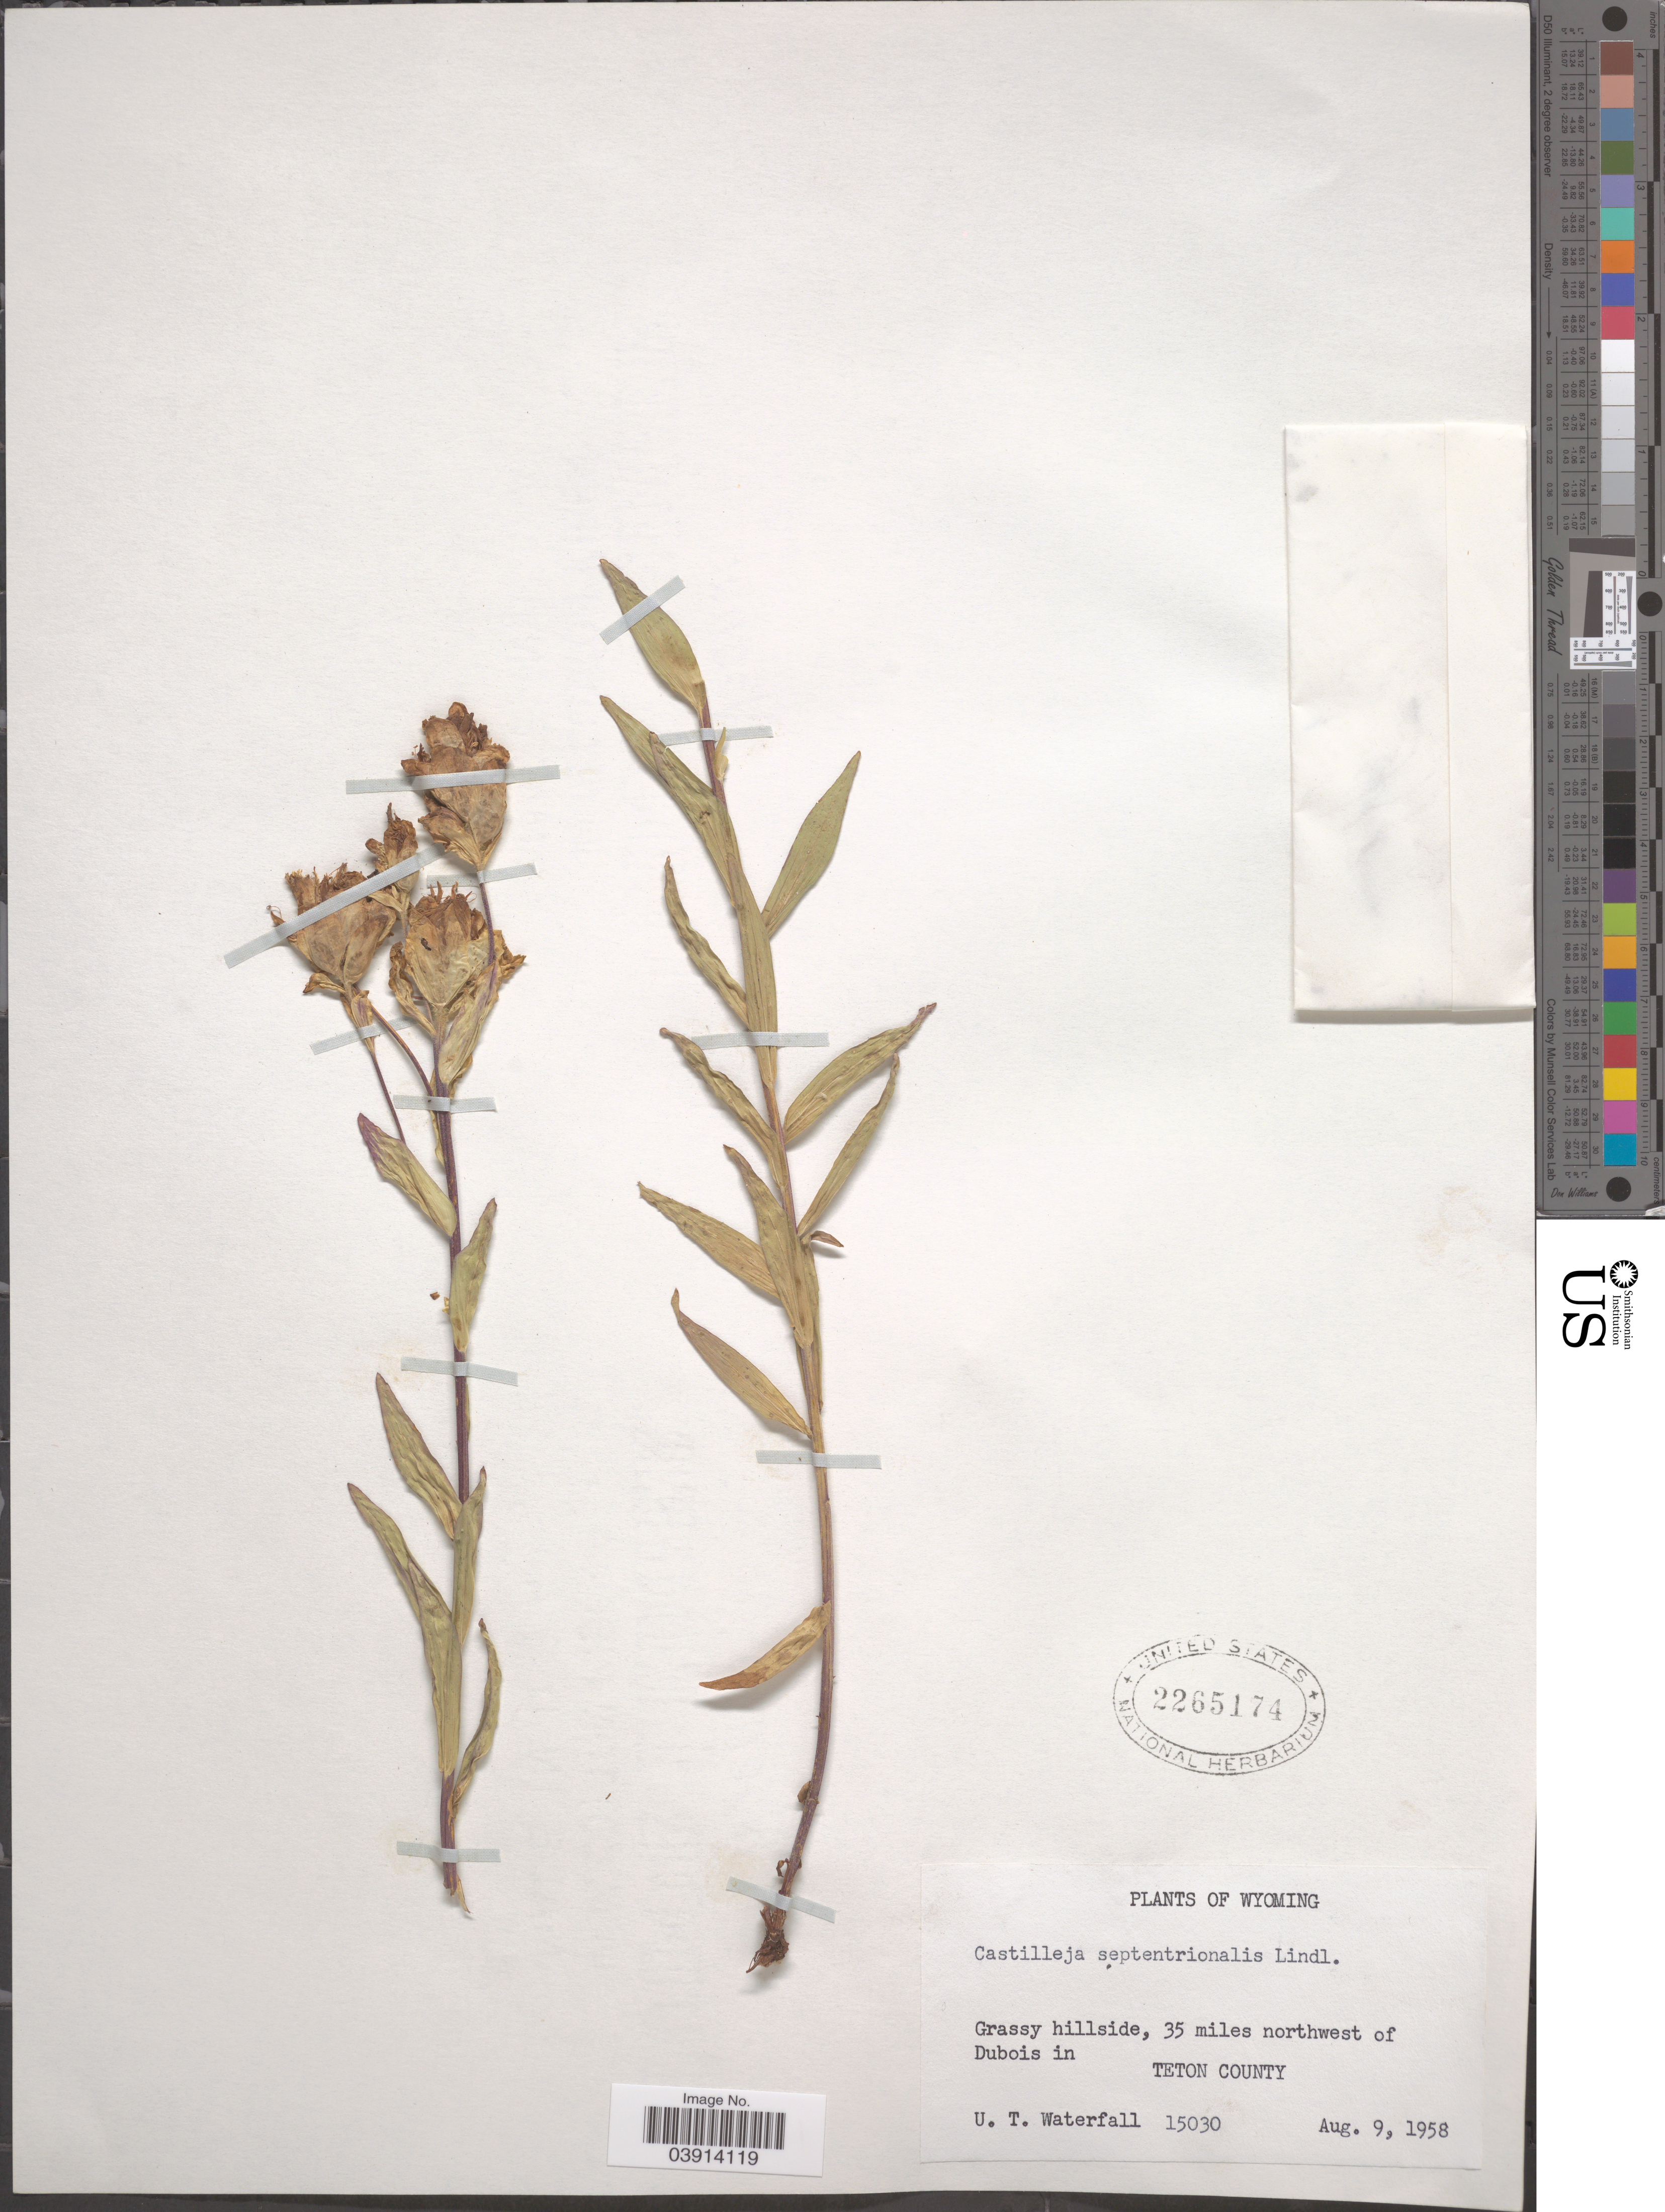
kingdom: Plantae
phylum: Tracheophyta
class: Magnoliopsida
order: Lamiales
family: Orobanchaceae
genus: Castilleja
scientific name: Castilleja septentrionalis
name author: Lindl.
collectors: U. T. Waterfall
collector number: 15030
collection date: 1958-08-09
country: United States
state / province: Wyoming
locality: Grassy hillside, 35 miles northwest of Dubois in Teton County.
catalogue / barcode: US 2265174